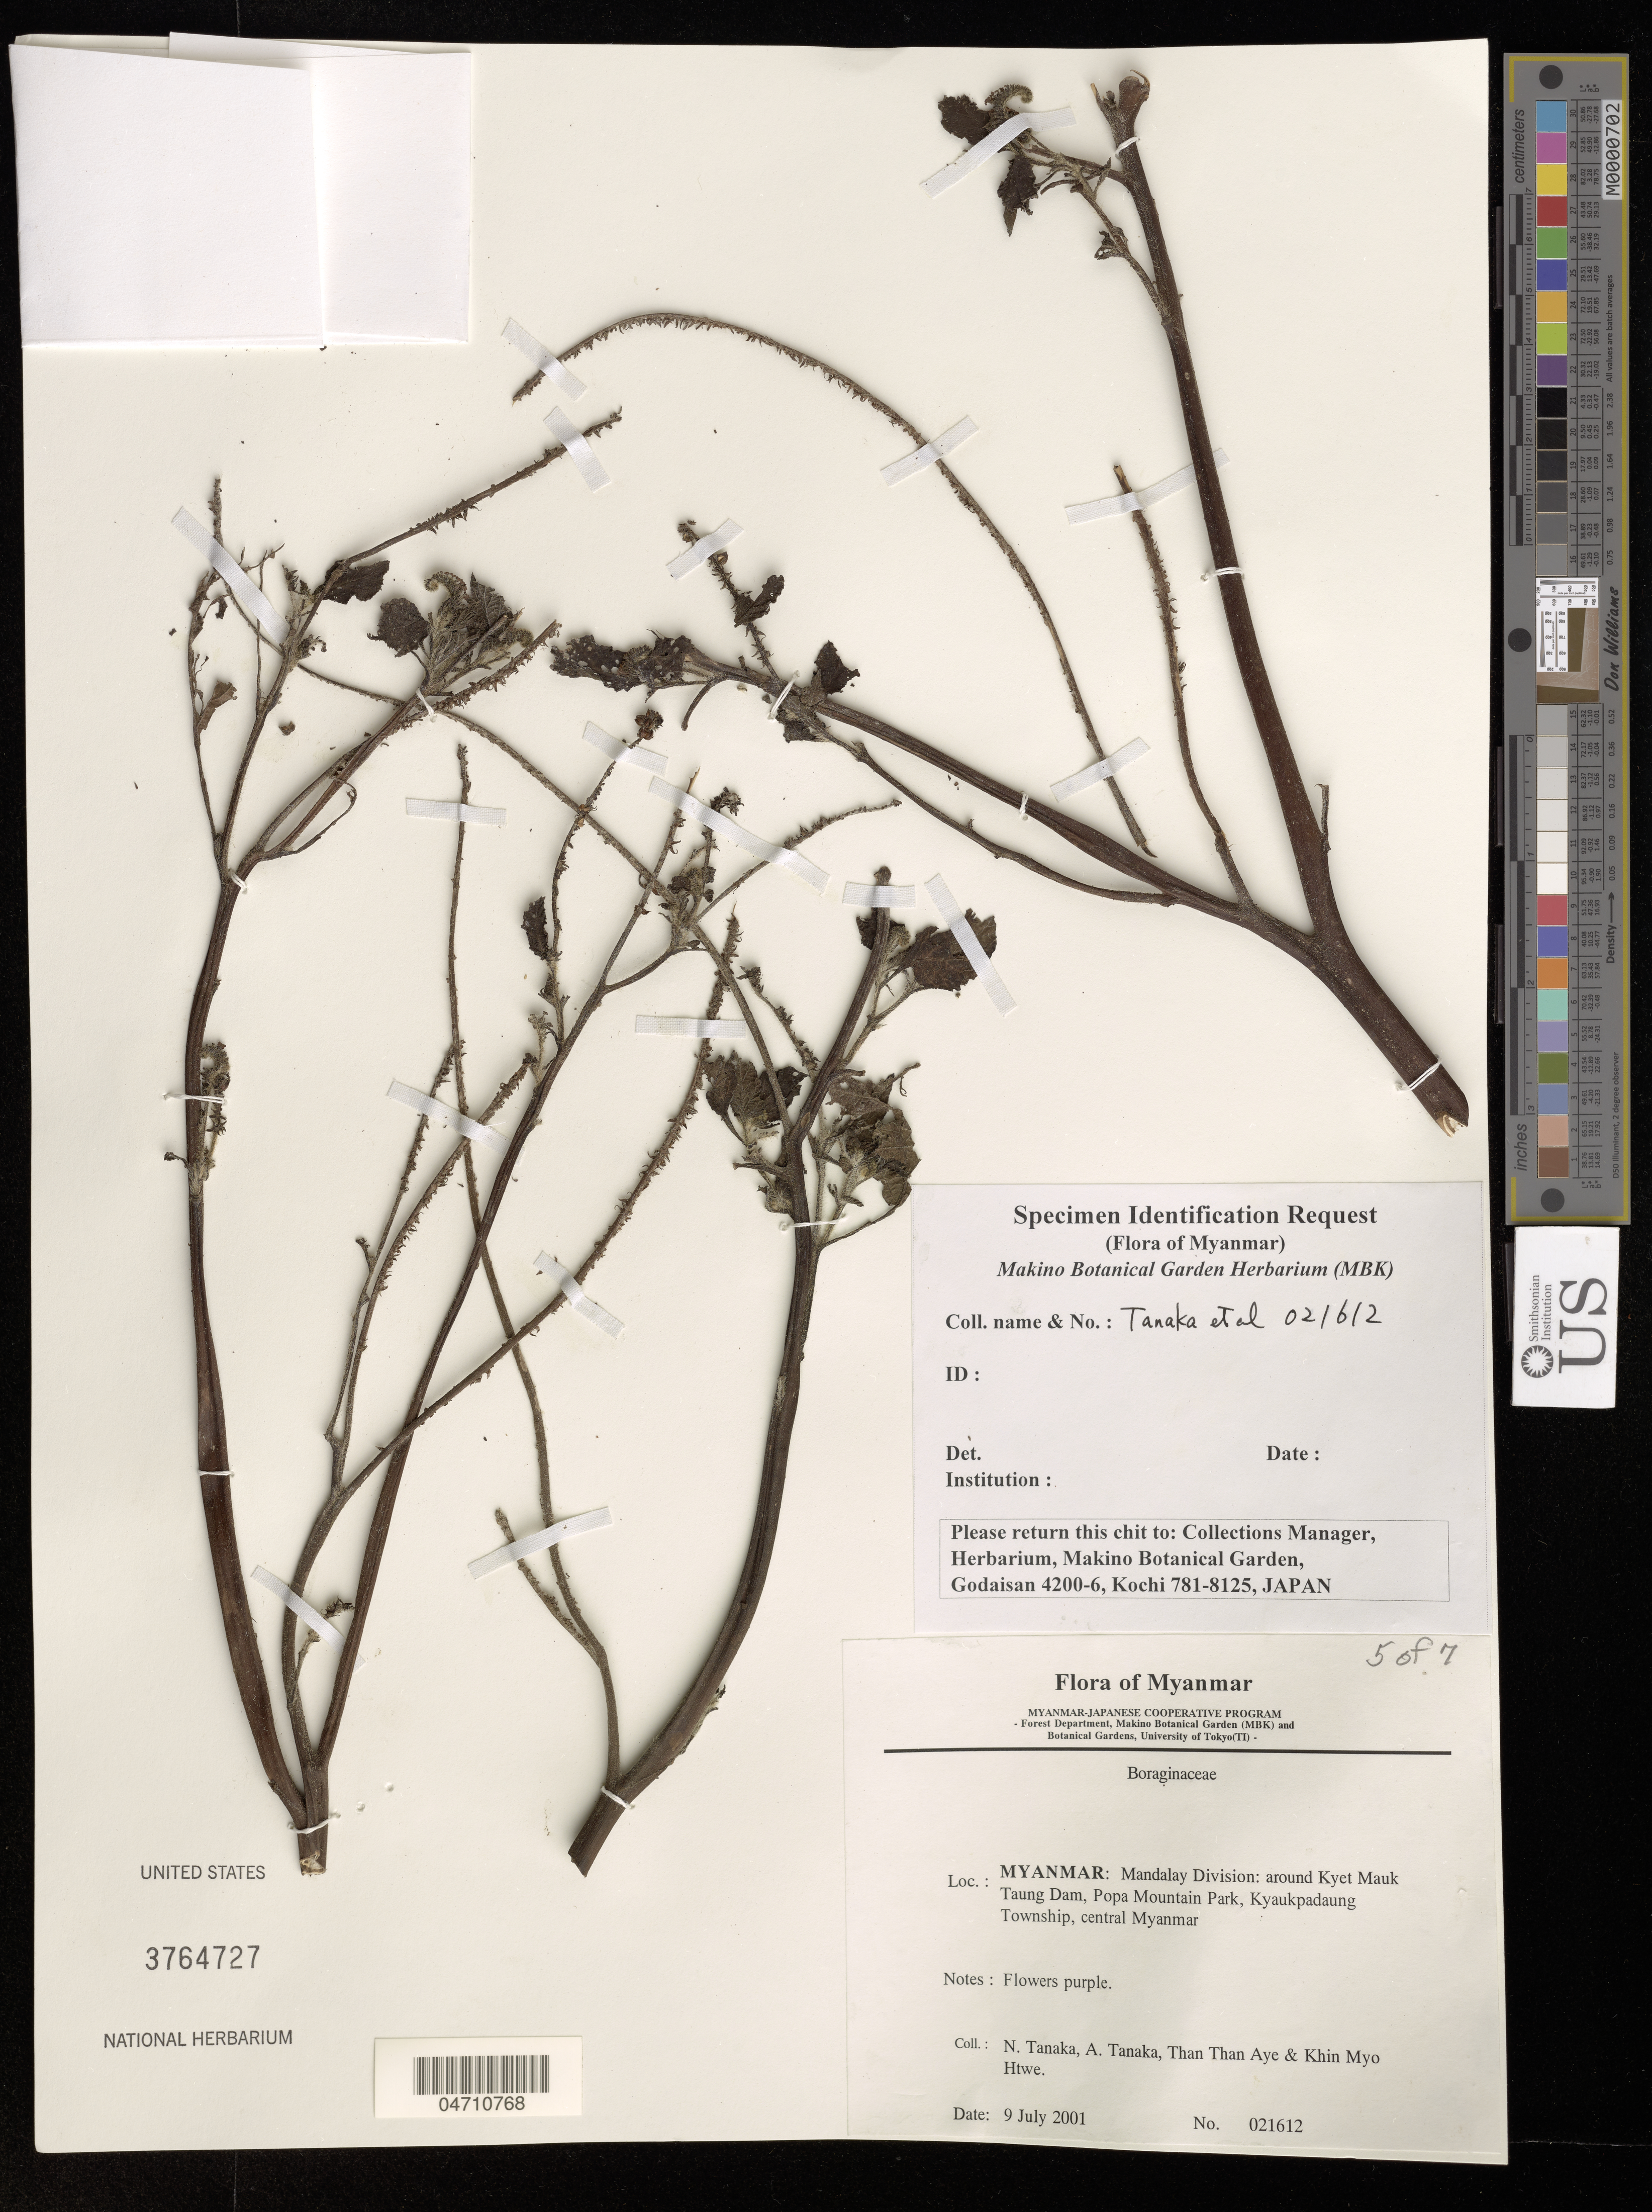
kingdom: Plantae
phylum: Tracheophyta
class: Magnoliopsida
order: Boraginales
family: Boraginaceae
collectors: N. Tanaka, A. Tanaka, T. Aye & K. Htwe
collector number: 021612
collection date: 2001-07-09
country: Myanmar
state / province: Mandalay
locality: Mandalay Division: around Kyet Mauk Taung Dam, Popa Mountain Park, Kyaukpadaung Township, central Myanmar.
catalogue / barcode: US 3764727